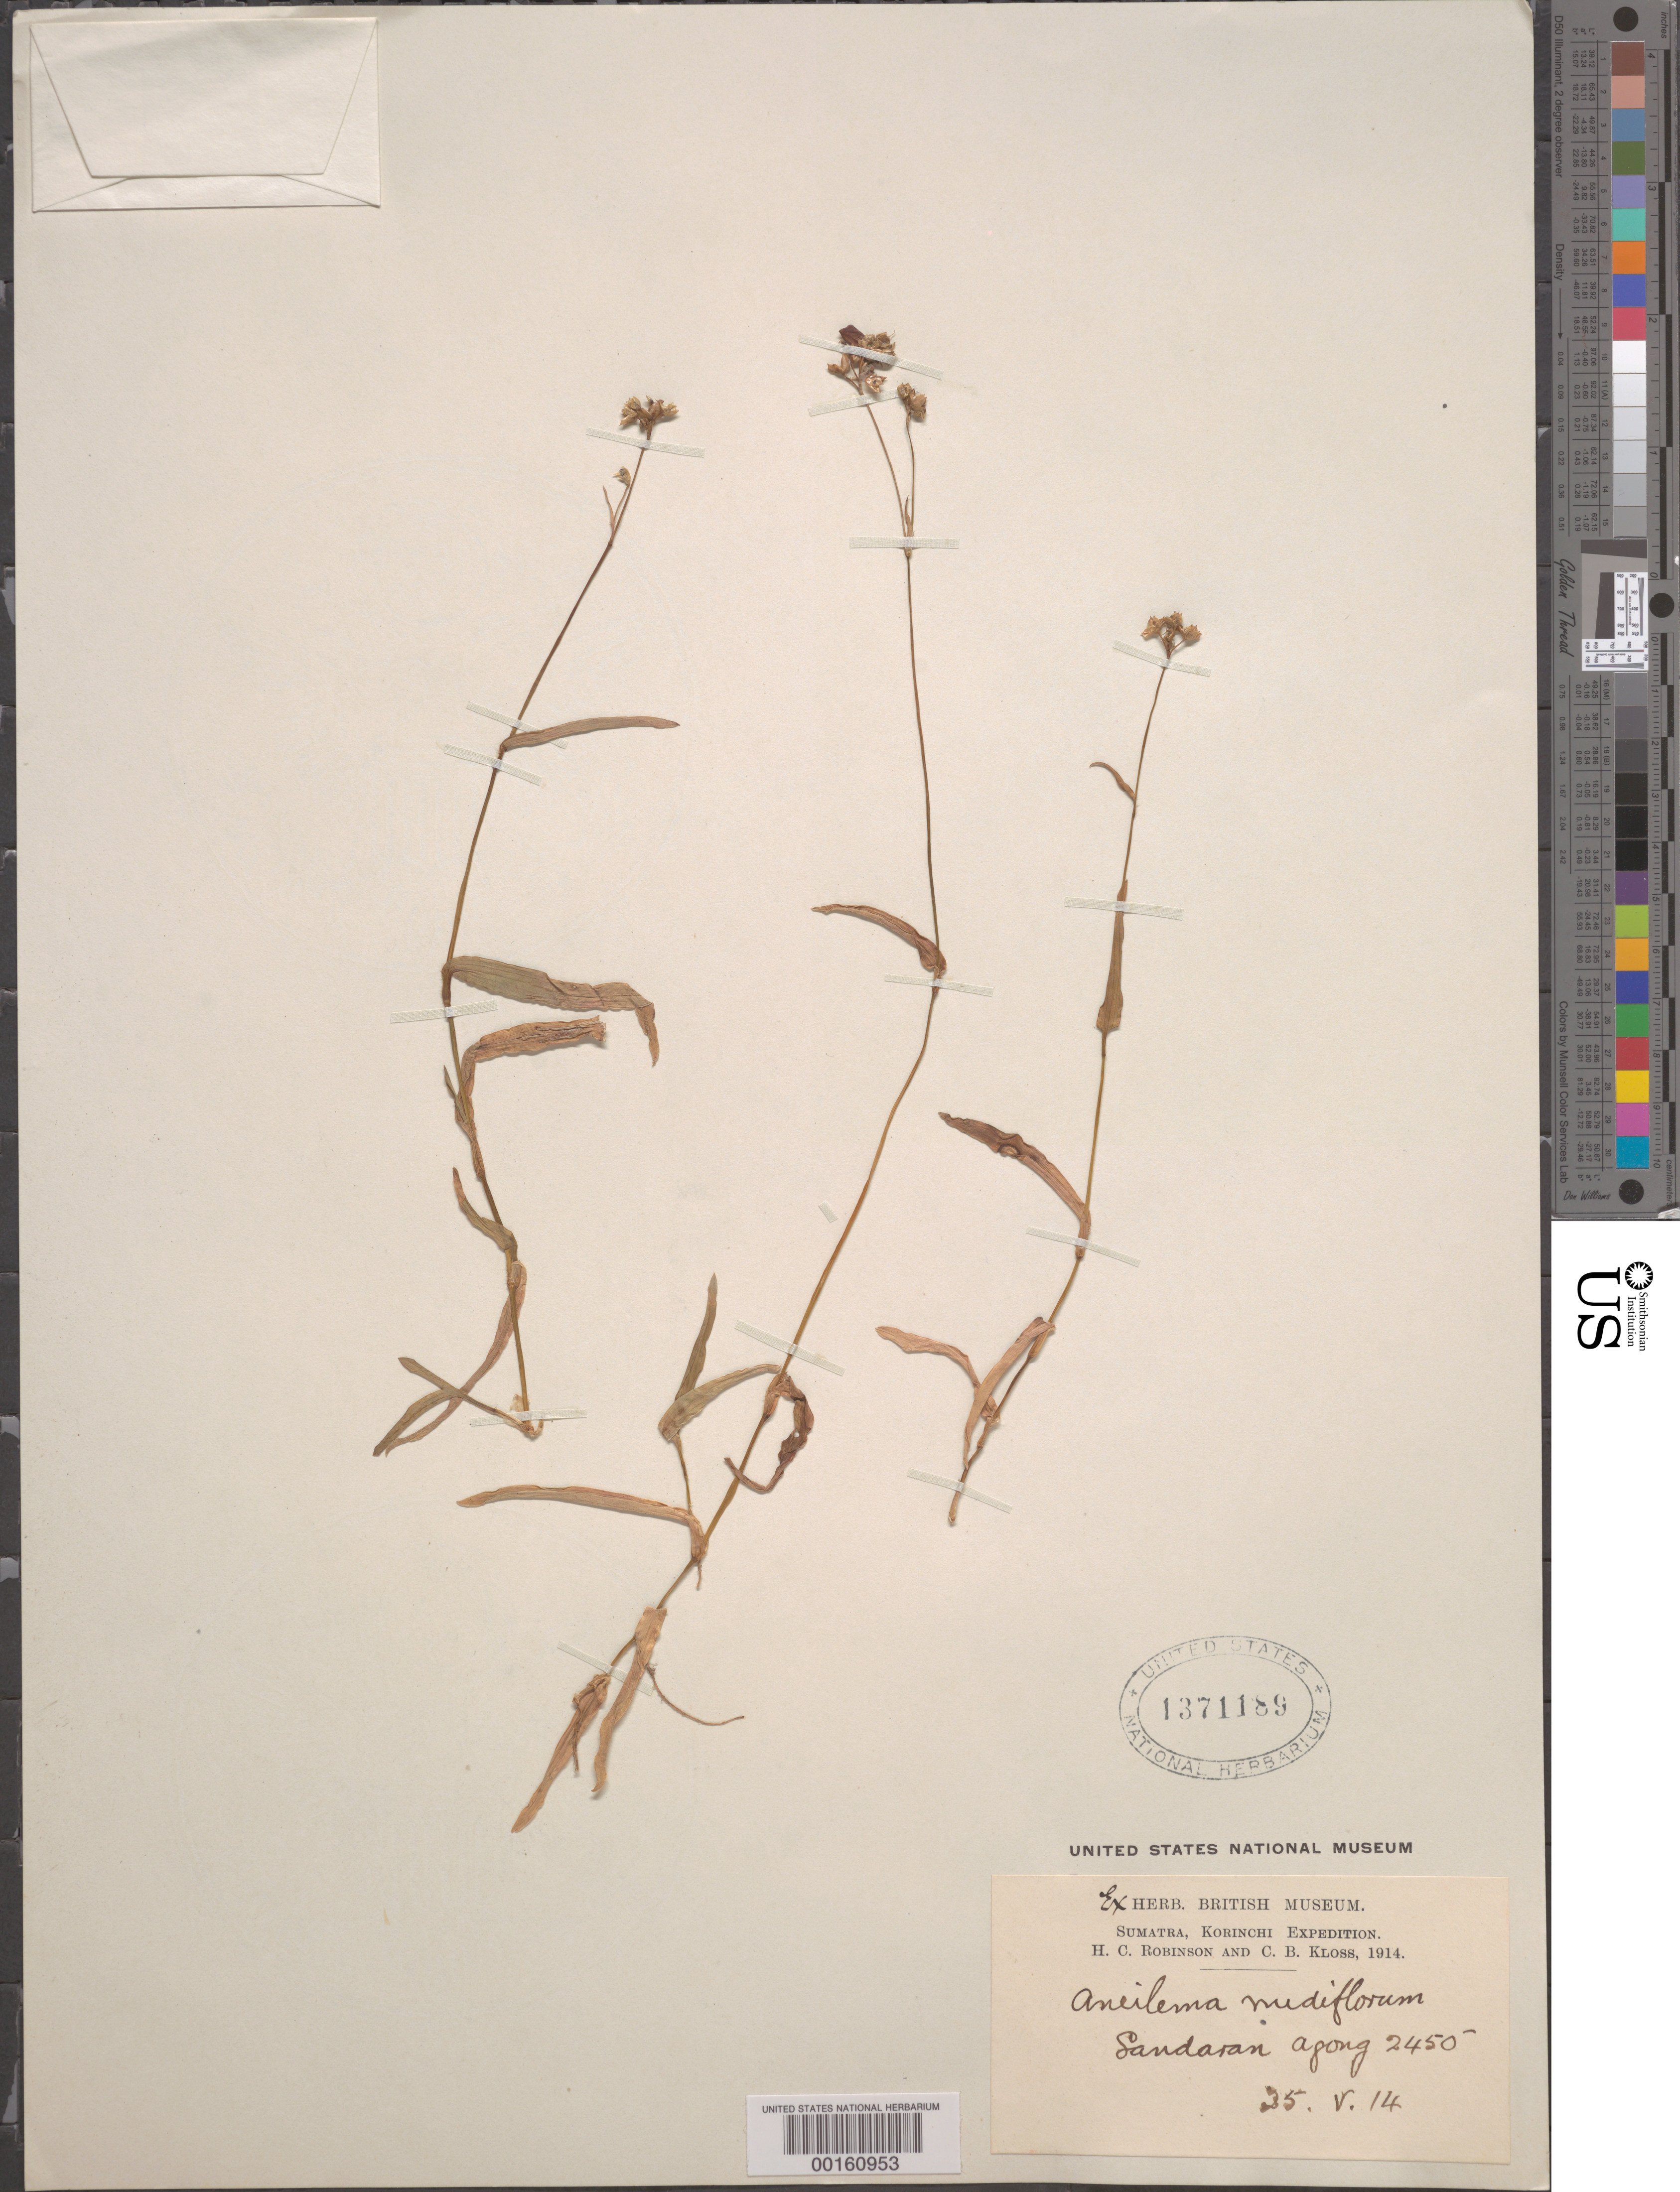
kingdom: Plantae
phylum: Tracheophyta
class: Liliopsida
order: Commelinales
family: Commelinaceae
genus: Murdannia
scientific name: Murdannia nudiflora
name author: (L.) Brenan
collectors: H. C. Robinson & C. Kloss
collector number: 2450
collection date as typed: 25 May 1914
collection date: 1914-05-25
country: Indonesia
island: Sumatra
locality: Sandaran agong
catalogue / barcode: US 1371189